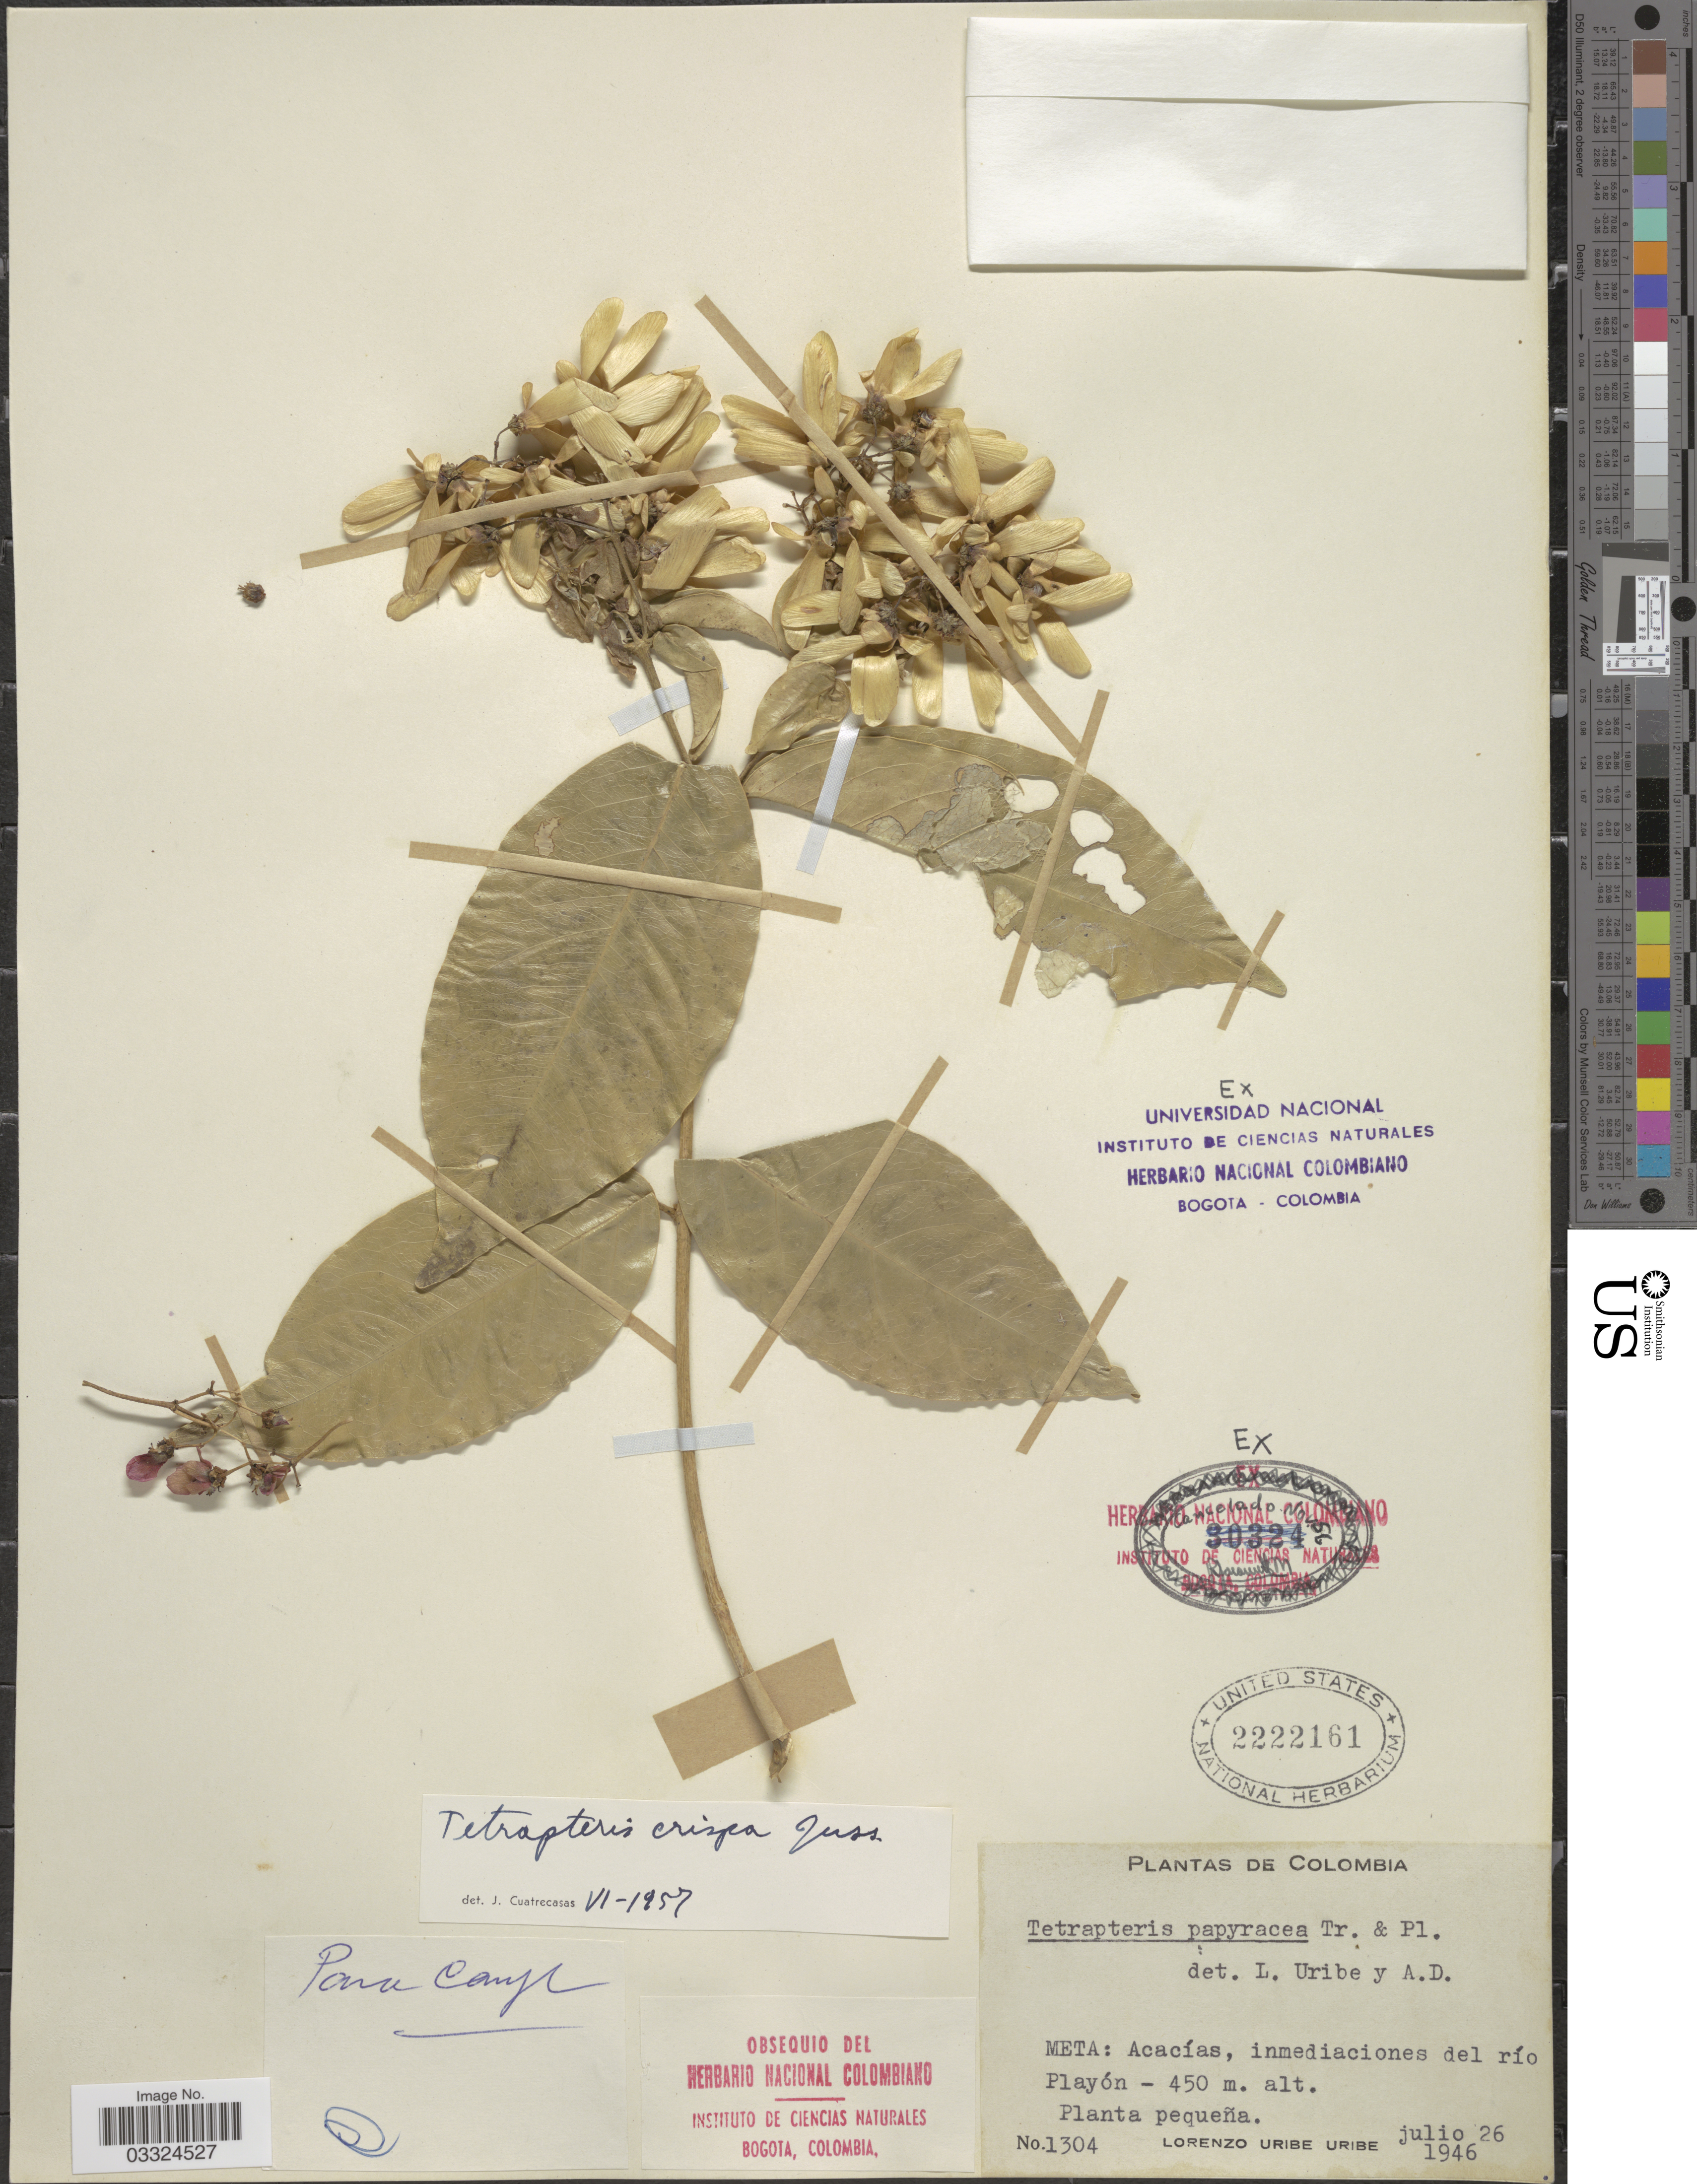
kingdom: Plantae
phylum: Tracheophyta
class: Magnoliopsida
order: Malpighiales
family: Malpighiaceae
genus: Tetrapterys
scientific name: Tetrapterys papyracea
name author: Triana & Planch.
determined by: Pool, A., (MO), Missouri Botanical Garden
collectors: L. Uribe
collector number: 1304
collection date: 1946-07-26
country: Colombia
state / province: Meta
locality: Acacías, inmediaciones del río Playón.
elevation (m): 450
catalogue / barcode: US 2222161